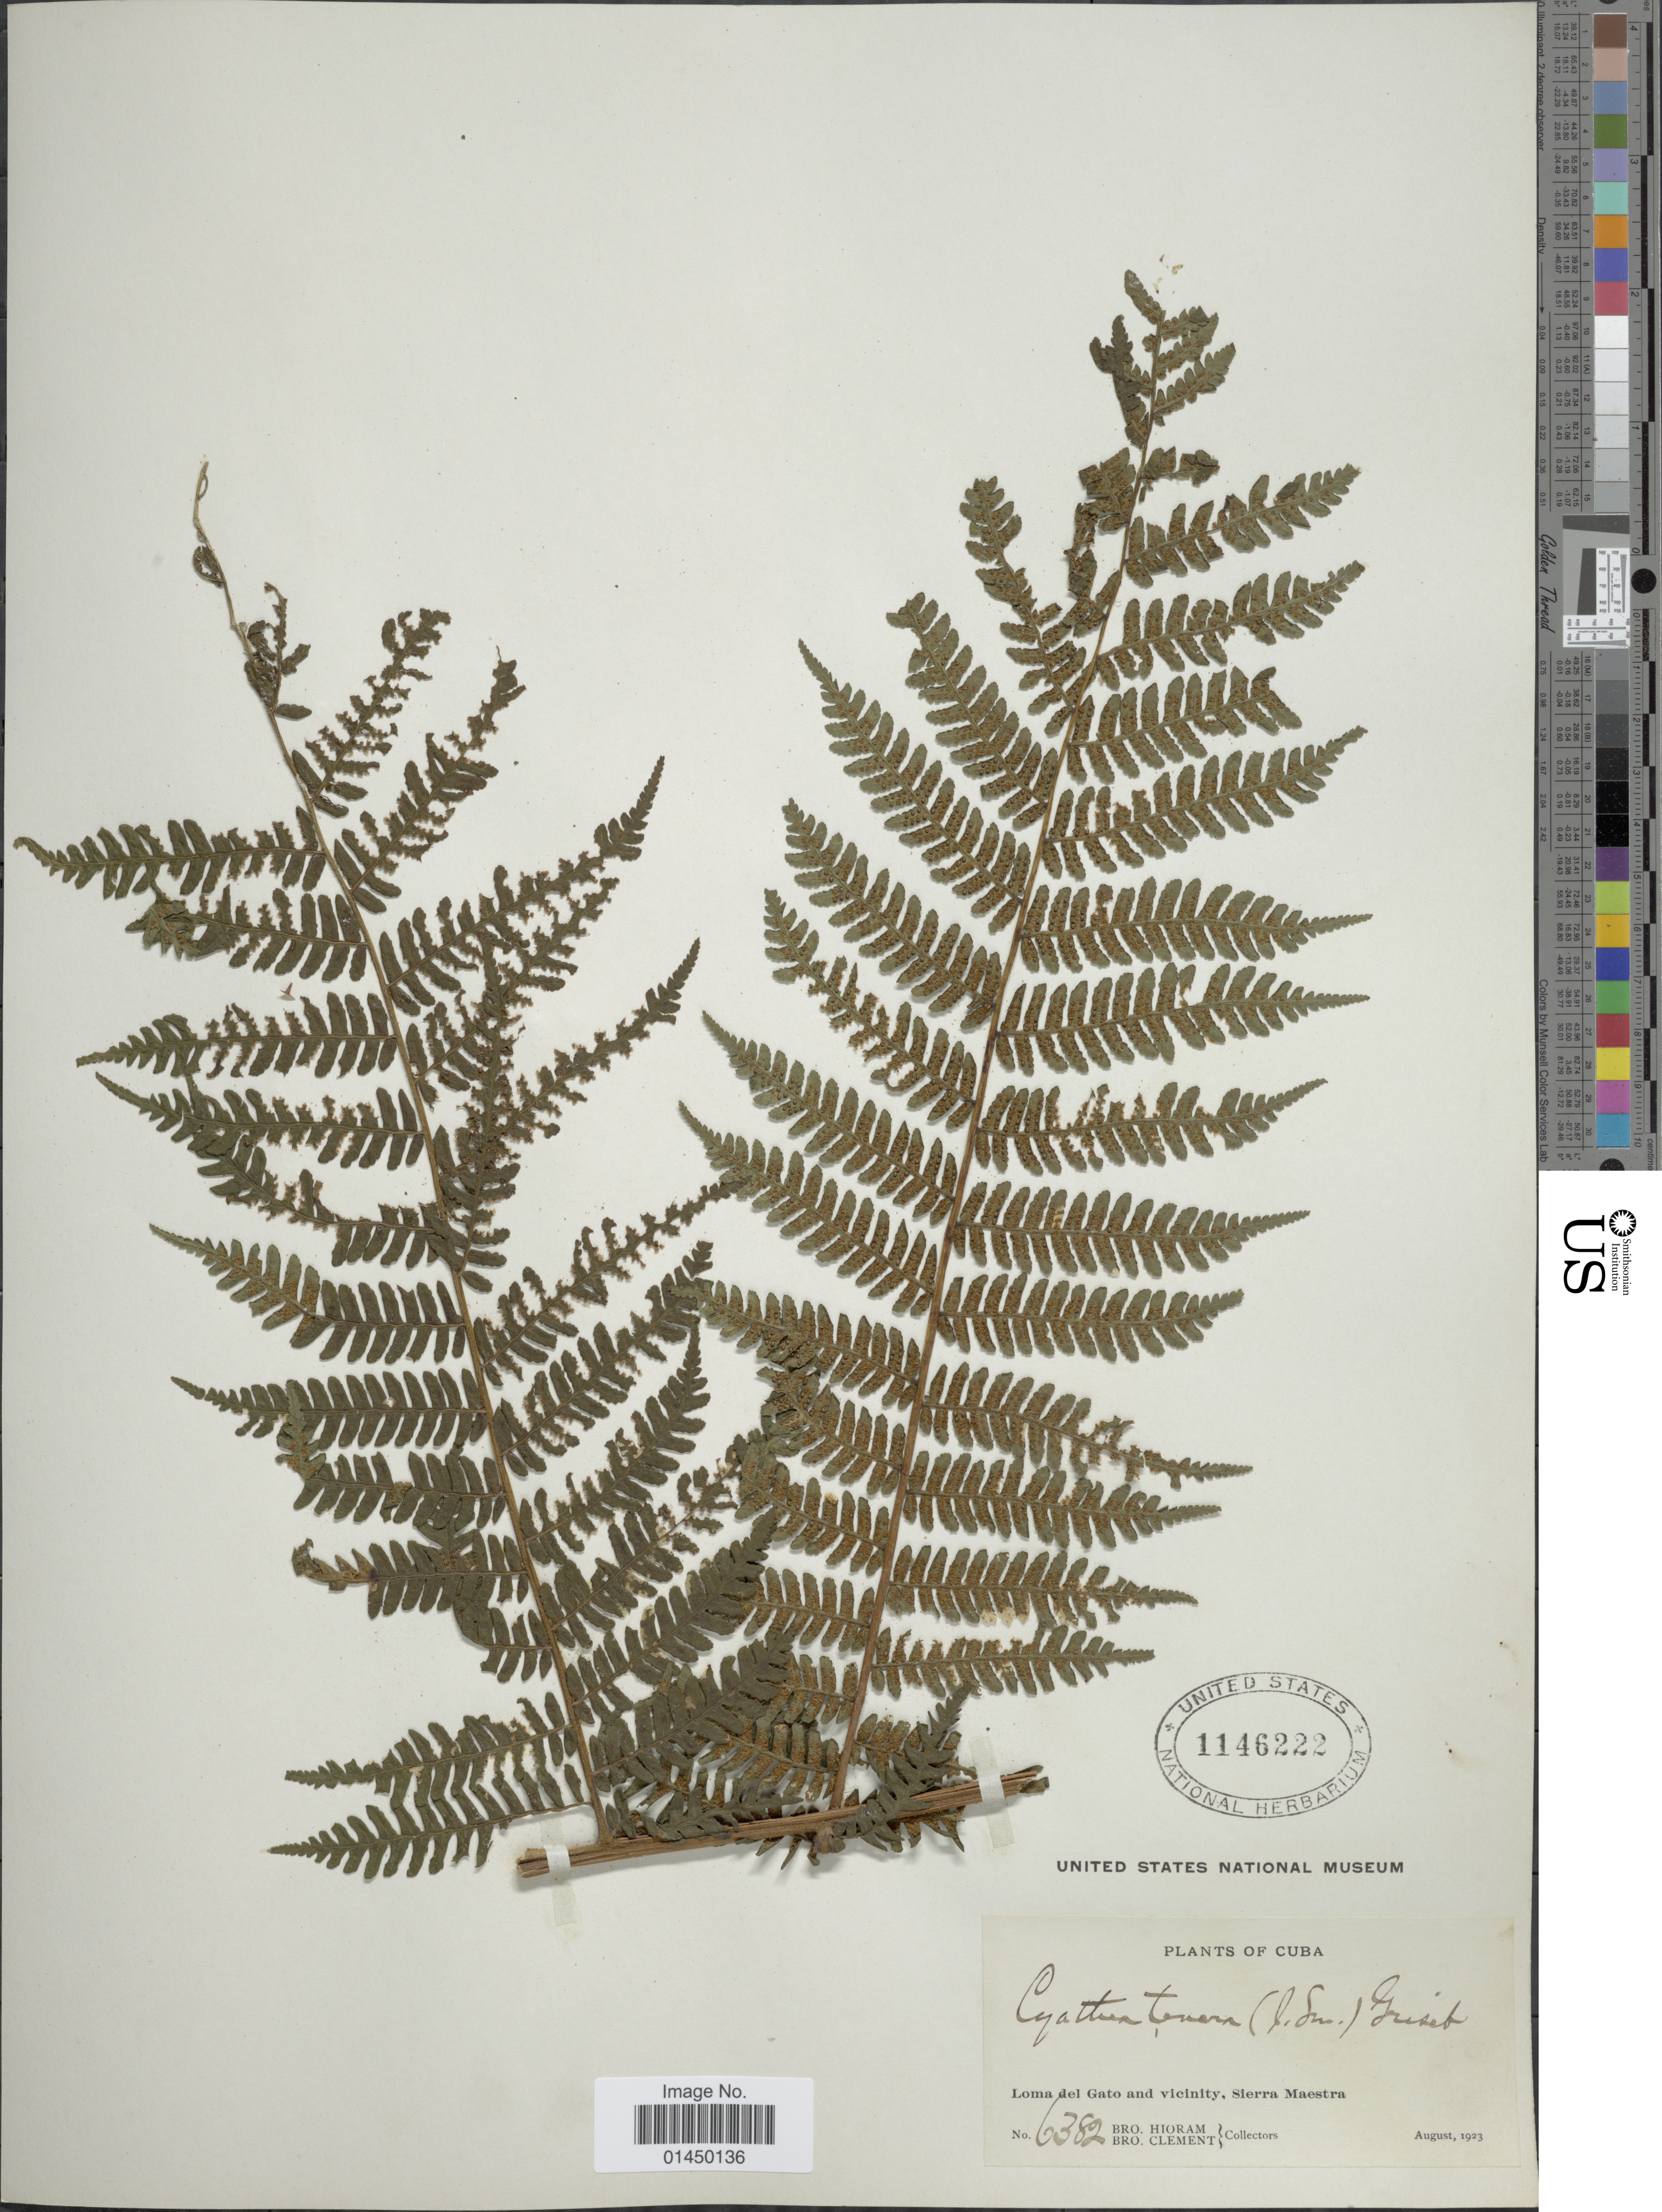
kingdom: Plantae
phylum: Tracheophyta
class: Polypodiopsida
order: Cyatheales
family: Cyatheaceae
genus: Cyathea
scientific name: Cyathea furfuracea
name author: Christ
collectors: Bro. Hioram & B. Clement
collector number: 6382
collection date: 1923-08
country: Cuba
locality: Loma del Gato and vicinity, Sierra Maestra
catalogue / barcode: US 1146222